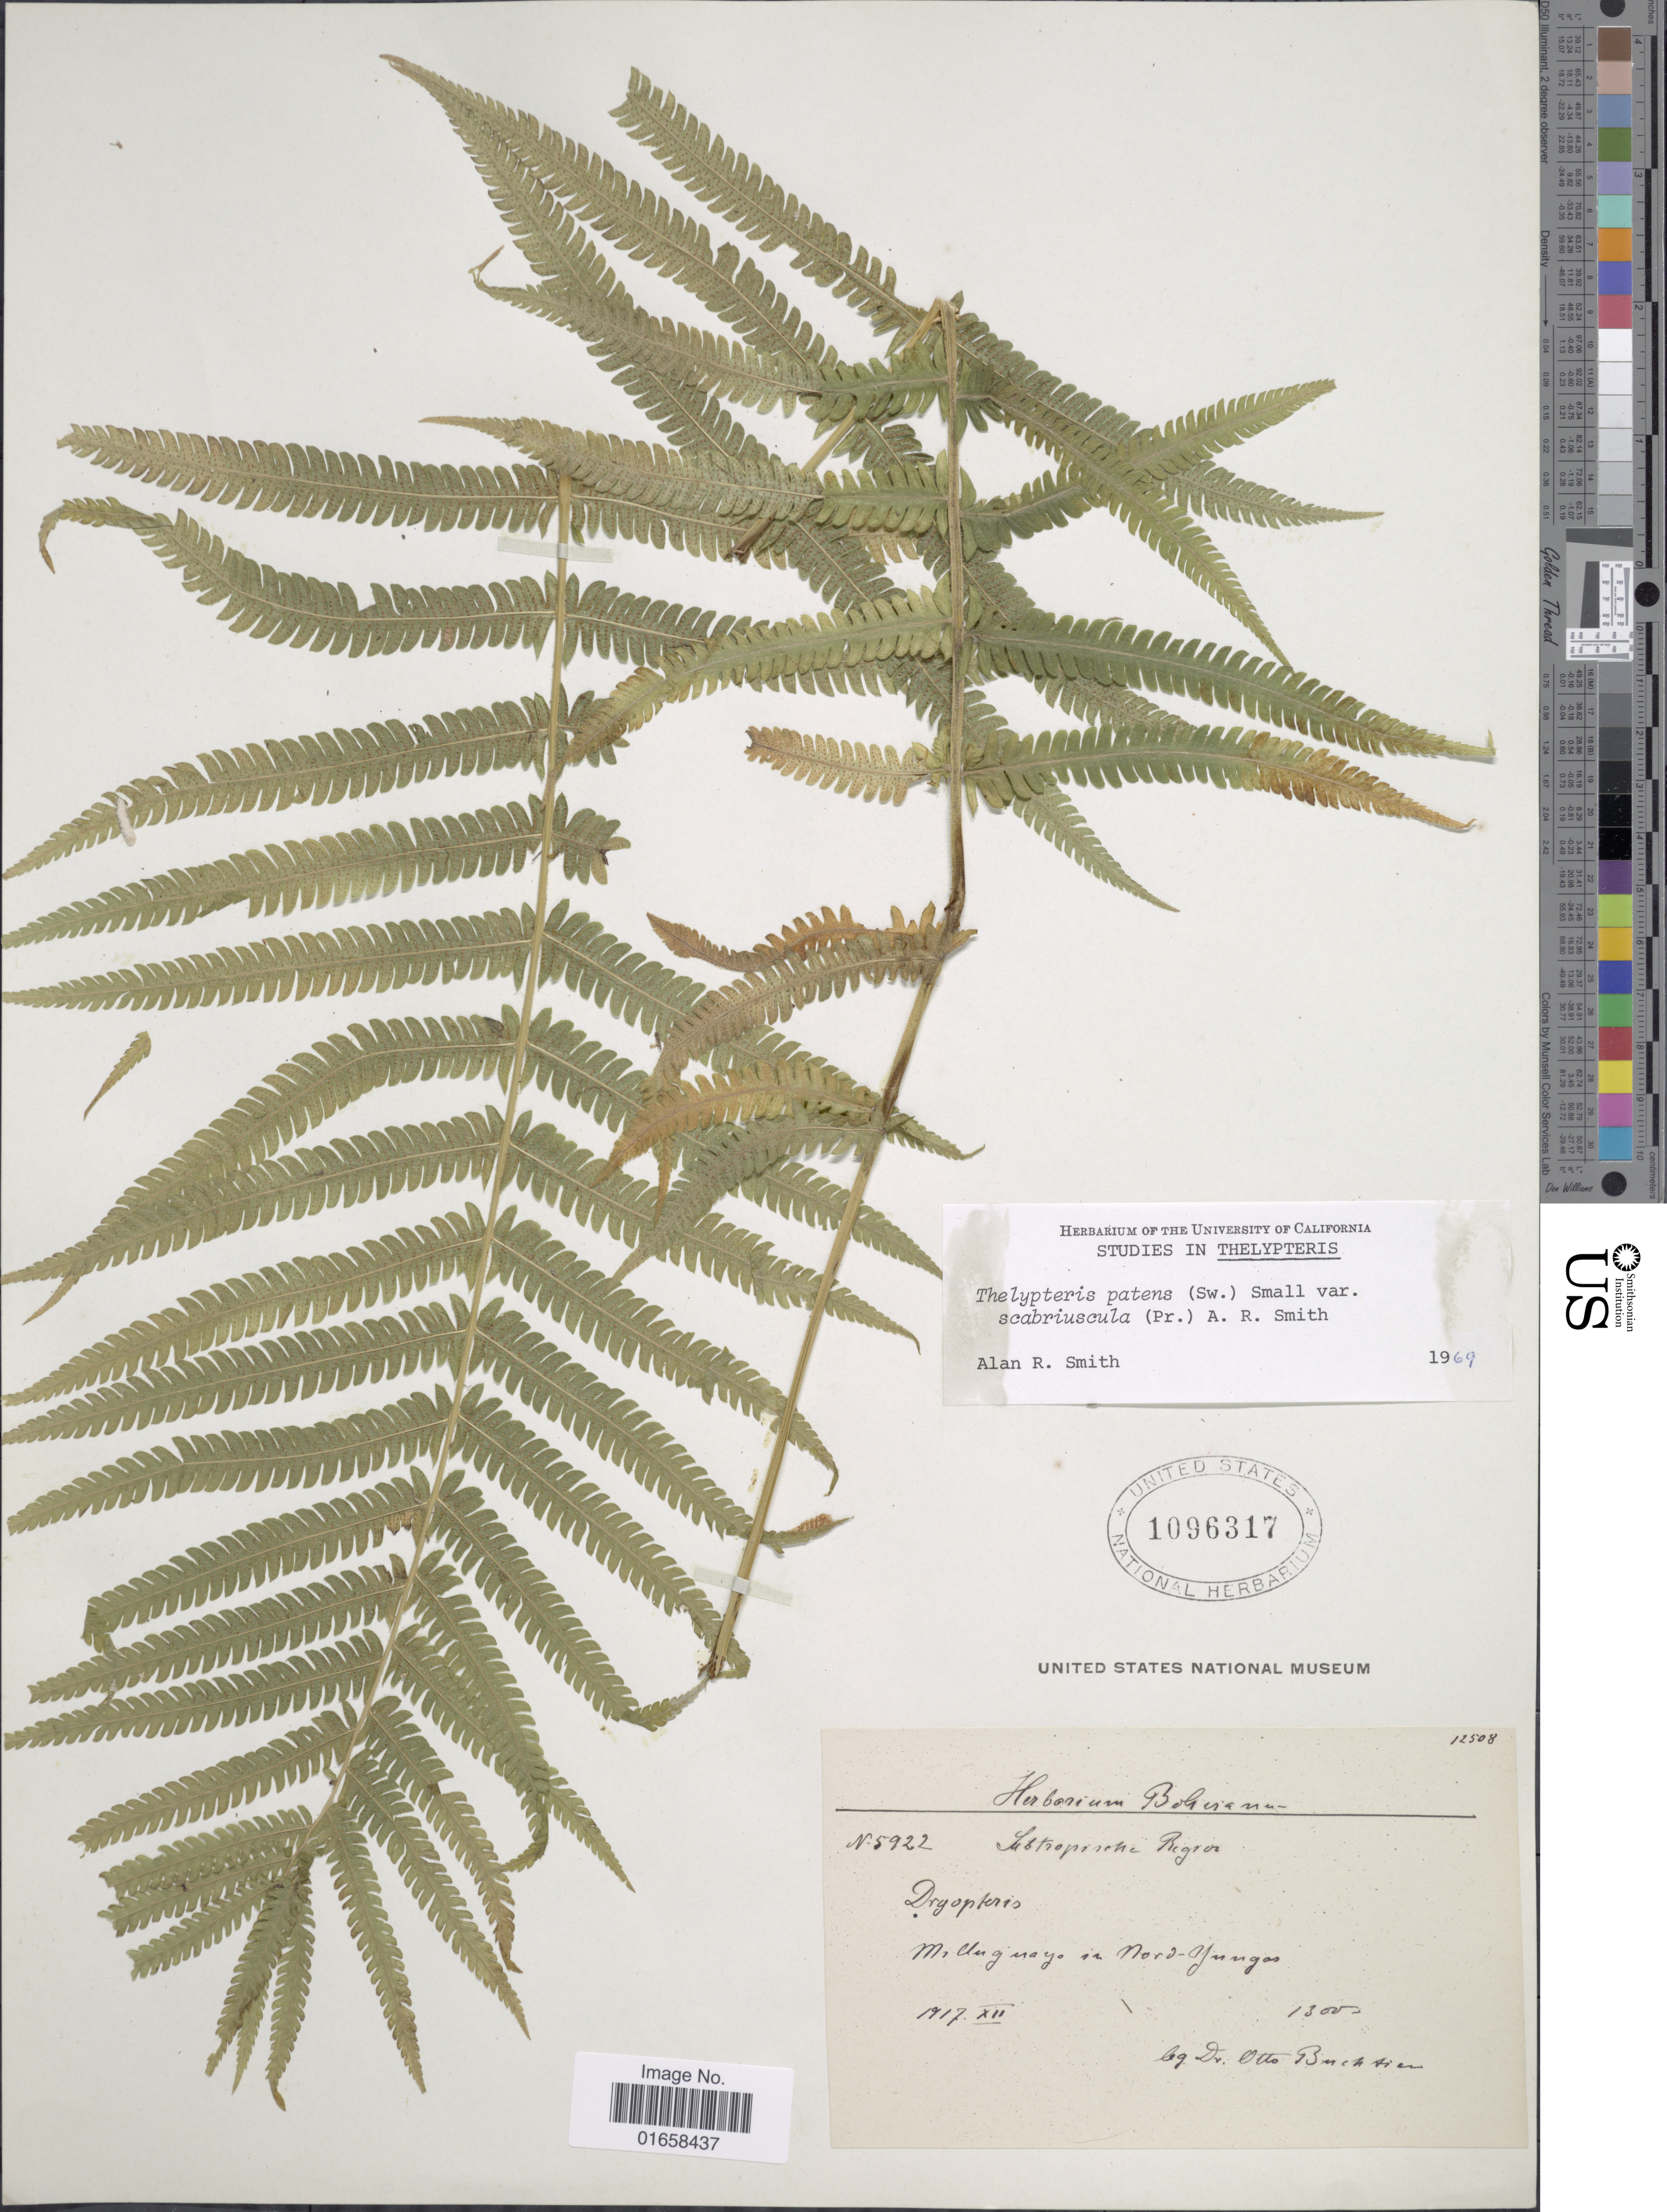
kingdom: Plantae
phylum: Tracheophyta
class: Polypodiopsida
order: Polypodiales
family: Thelypteridaceae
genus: Christella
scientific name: Christella patens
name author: (Sw.) Holttum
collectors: O. Buchtien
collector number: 5922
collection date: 1917-12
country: Bolivia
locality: Subtropische Region. Mc Clingayo in Nord-Yungas.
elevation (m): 1300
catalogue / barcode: US 1096317